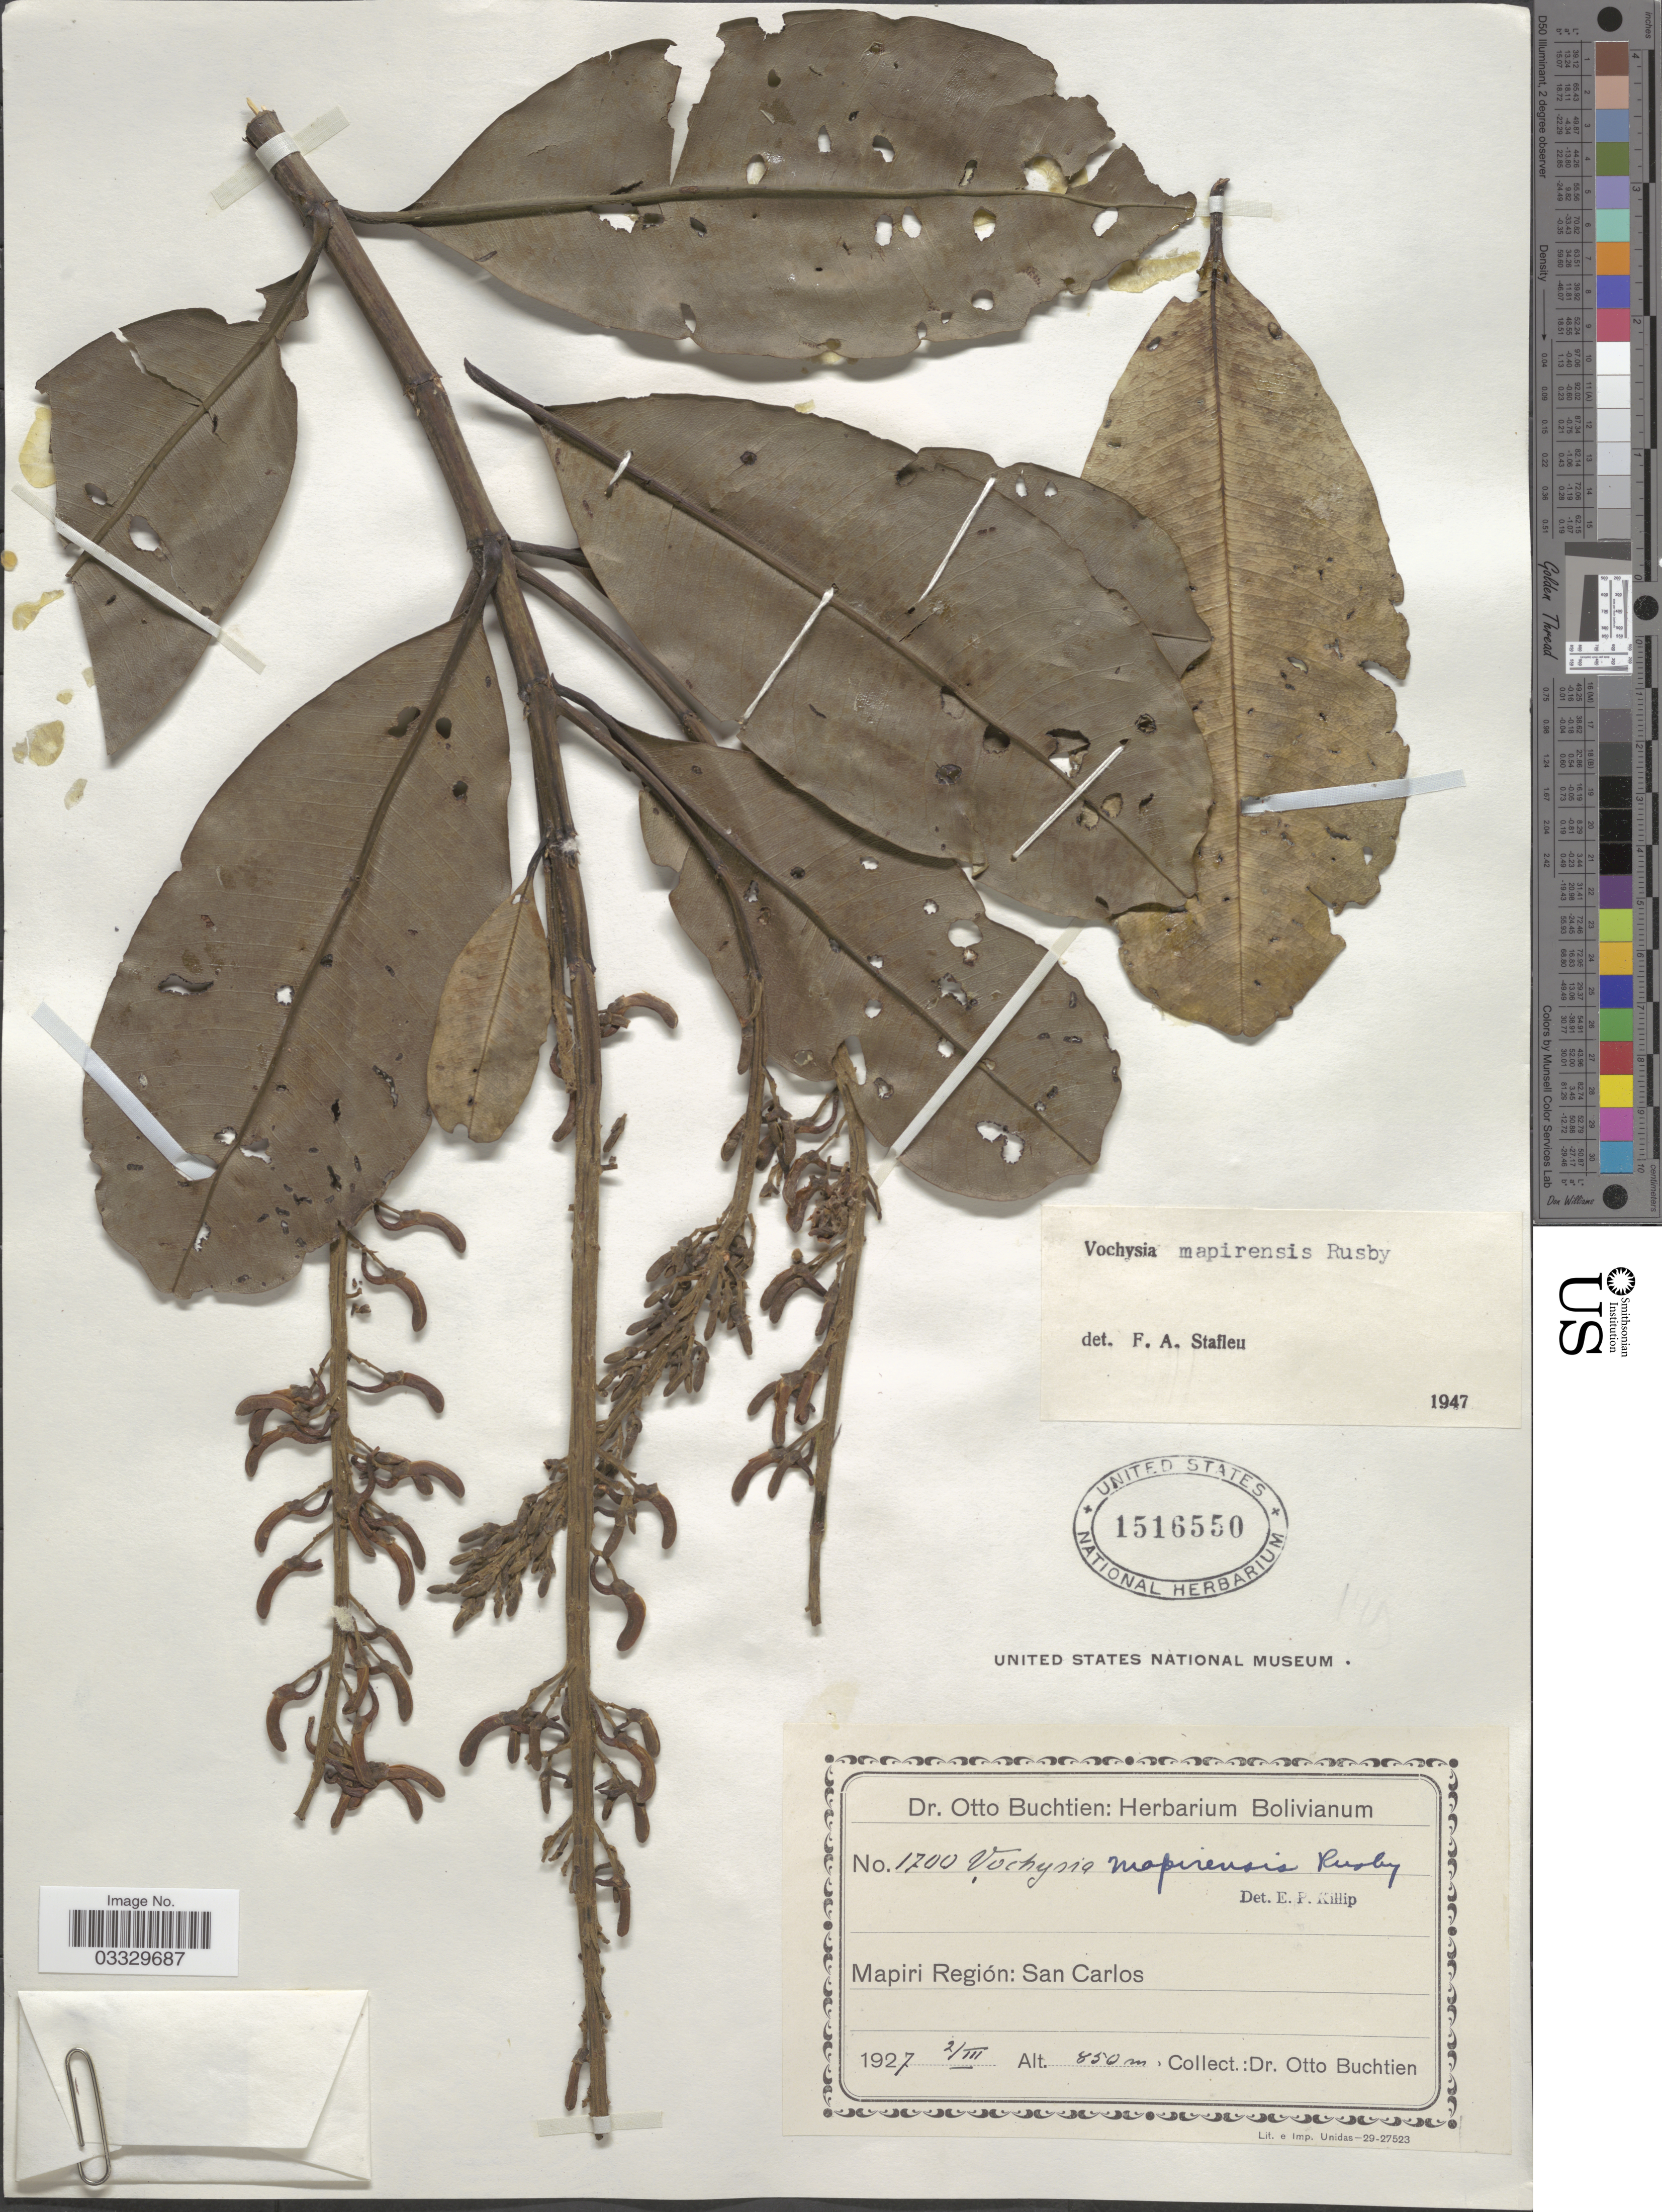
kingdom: Plantae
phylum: Tracheophyta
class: Magnoliopsida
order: Myrtales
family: Vochysiaceae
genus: Vochysia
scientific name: Vochysia mapirensis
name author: Rusby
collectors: O. Buchtien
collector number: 1700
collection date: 1927-03-02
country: Bolivia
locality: Mapiri Región: San Carlos.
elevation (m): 850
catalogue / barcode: US 1516550